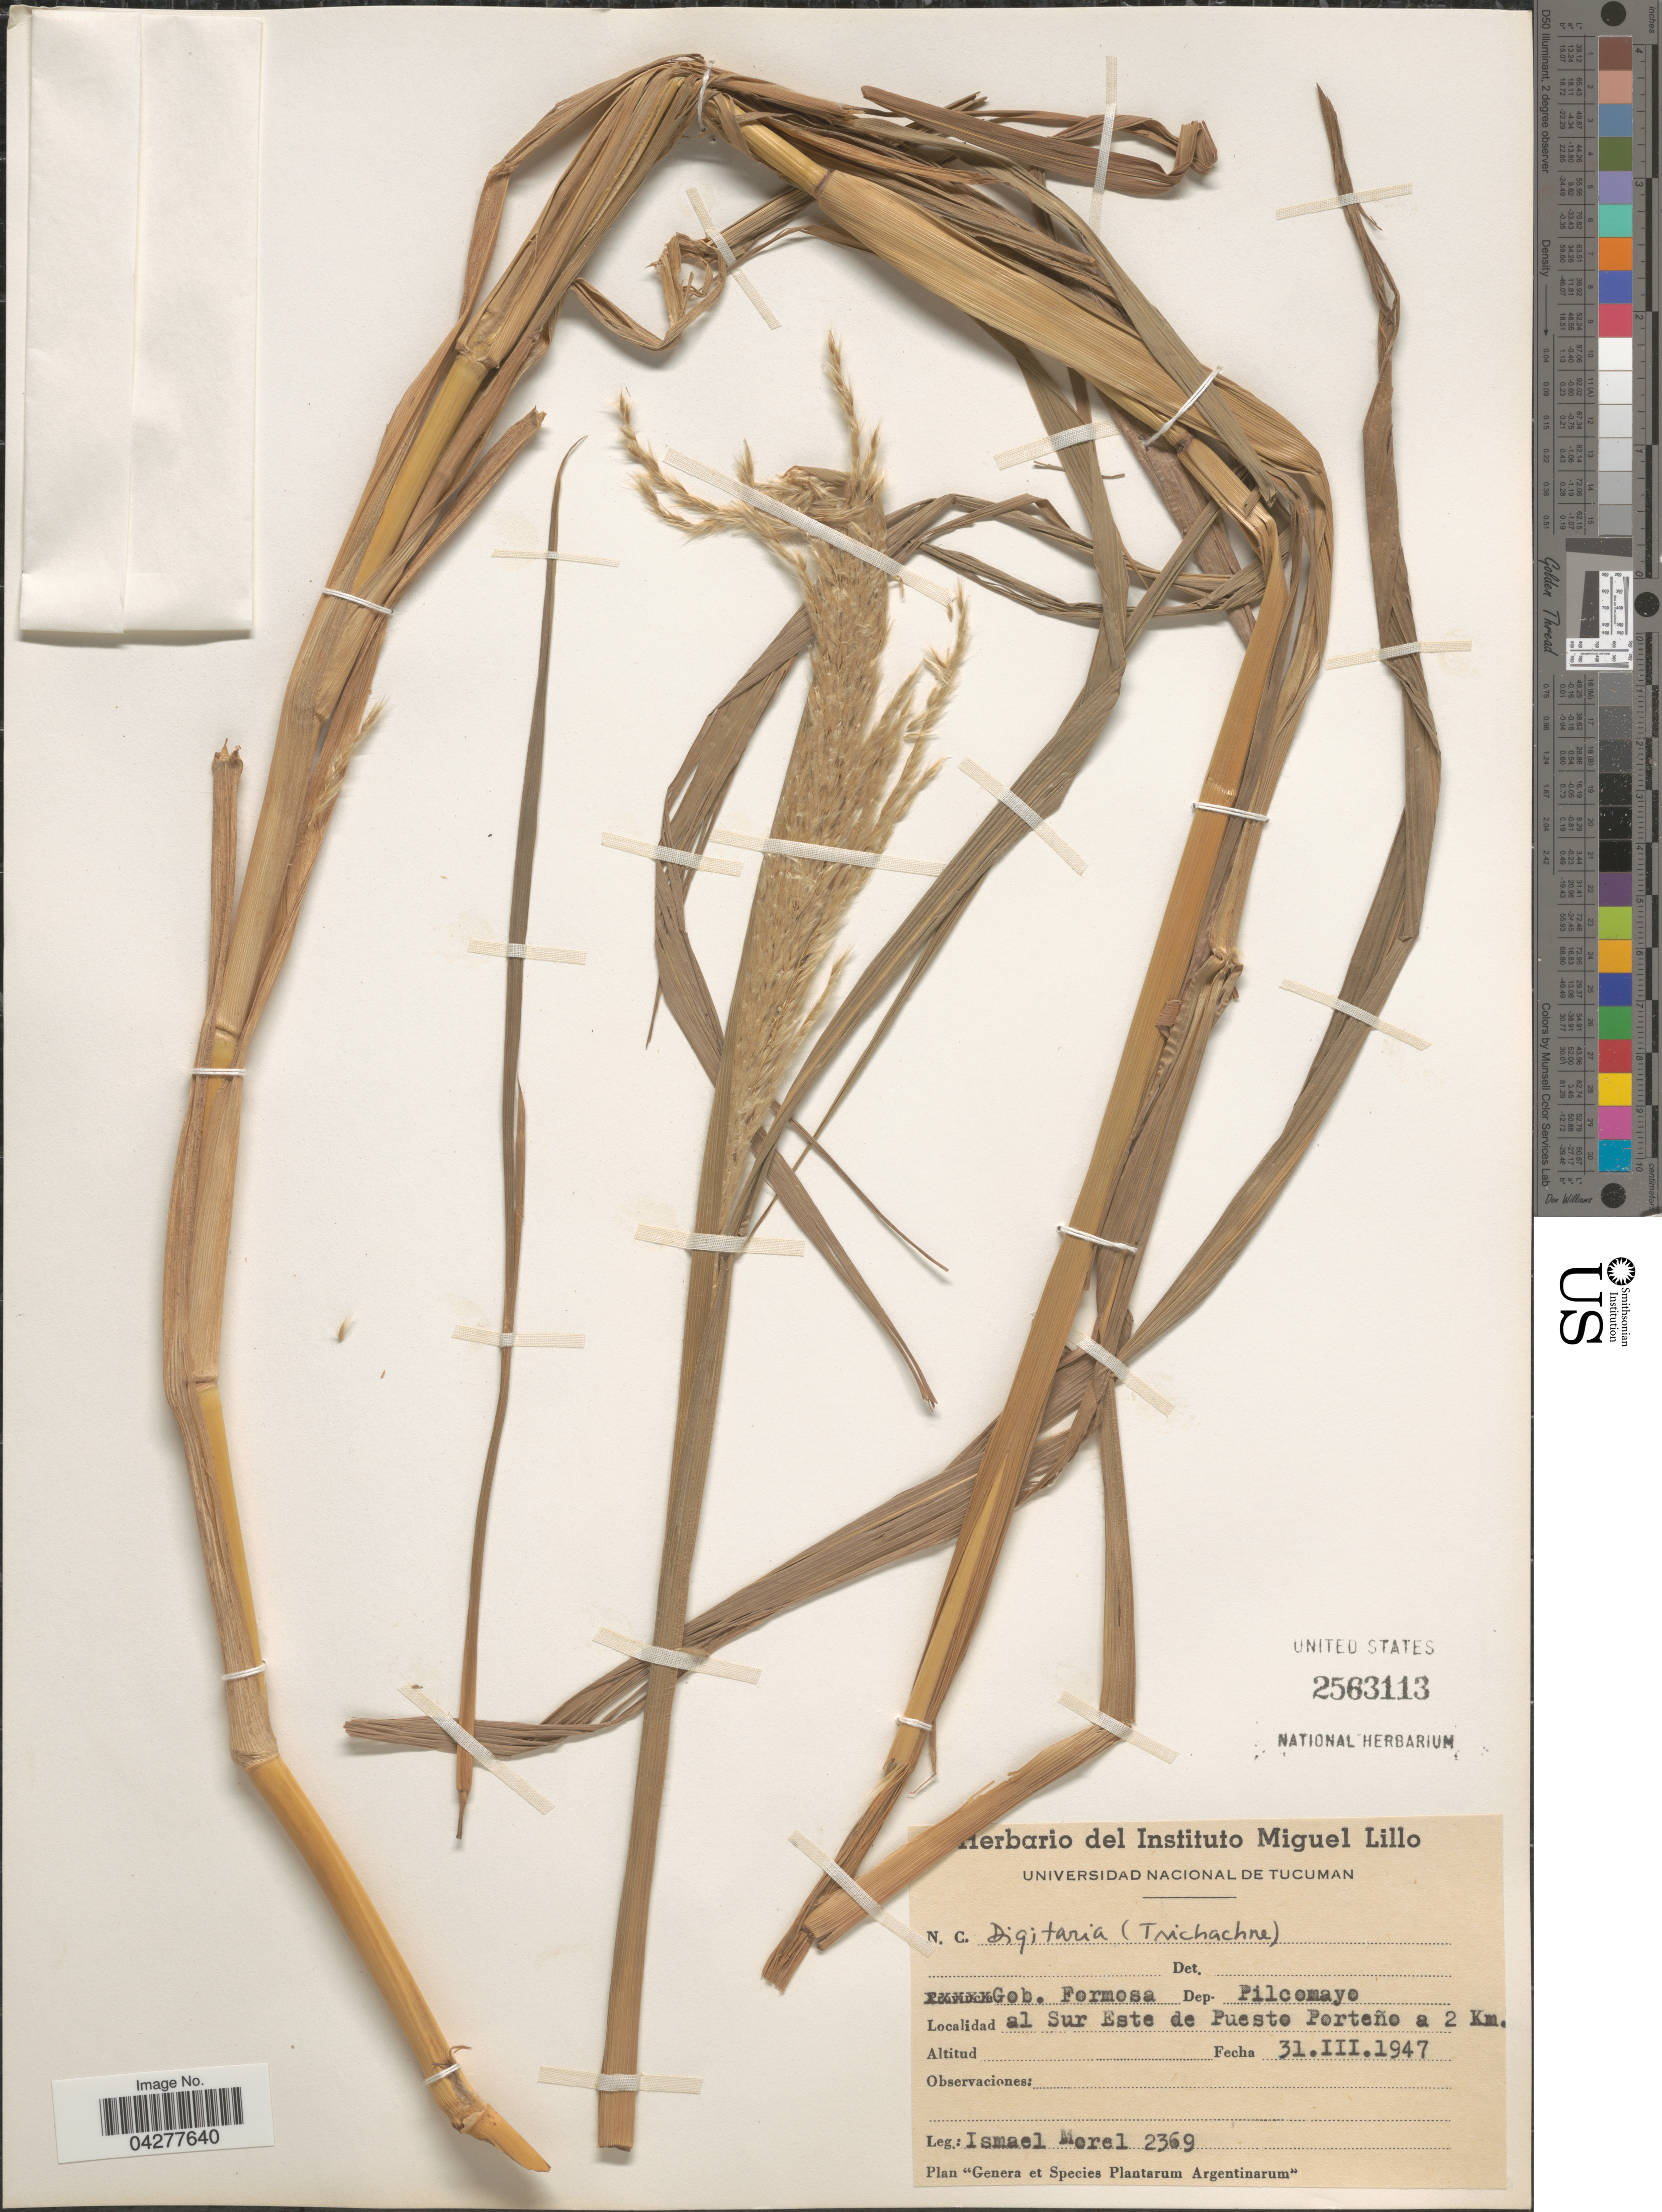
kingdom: Plantae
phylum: Tracheophyta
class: Liliopsida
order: Poales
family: Poaceae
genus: Digitaria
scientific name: Digitaria sp.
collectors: I. Morel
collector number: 2369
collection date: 1947-03-31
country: Argentina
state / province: Formosa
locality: Gob. Formosa. Dep. Pilcomayo. Al Sur Este de Puesto Porteño a 2 Km.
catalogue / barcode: US 2563113